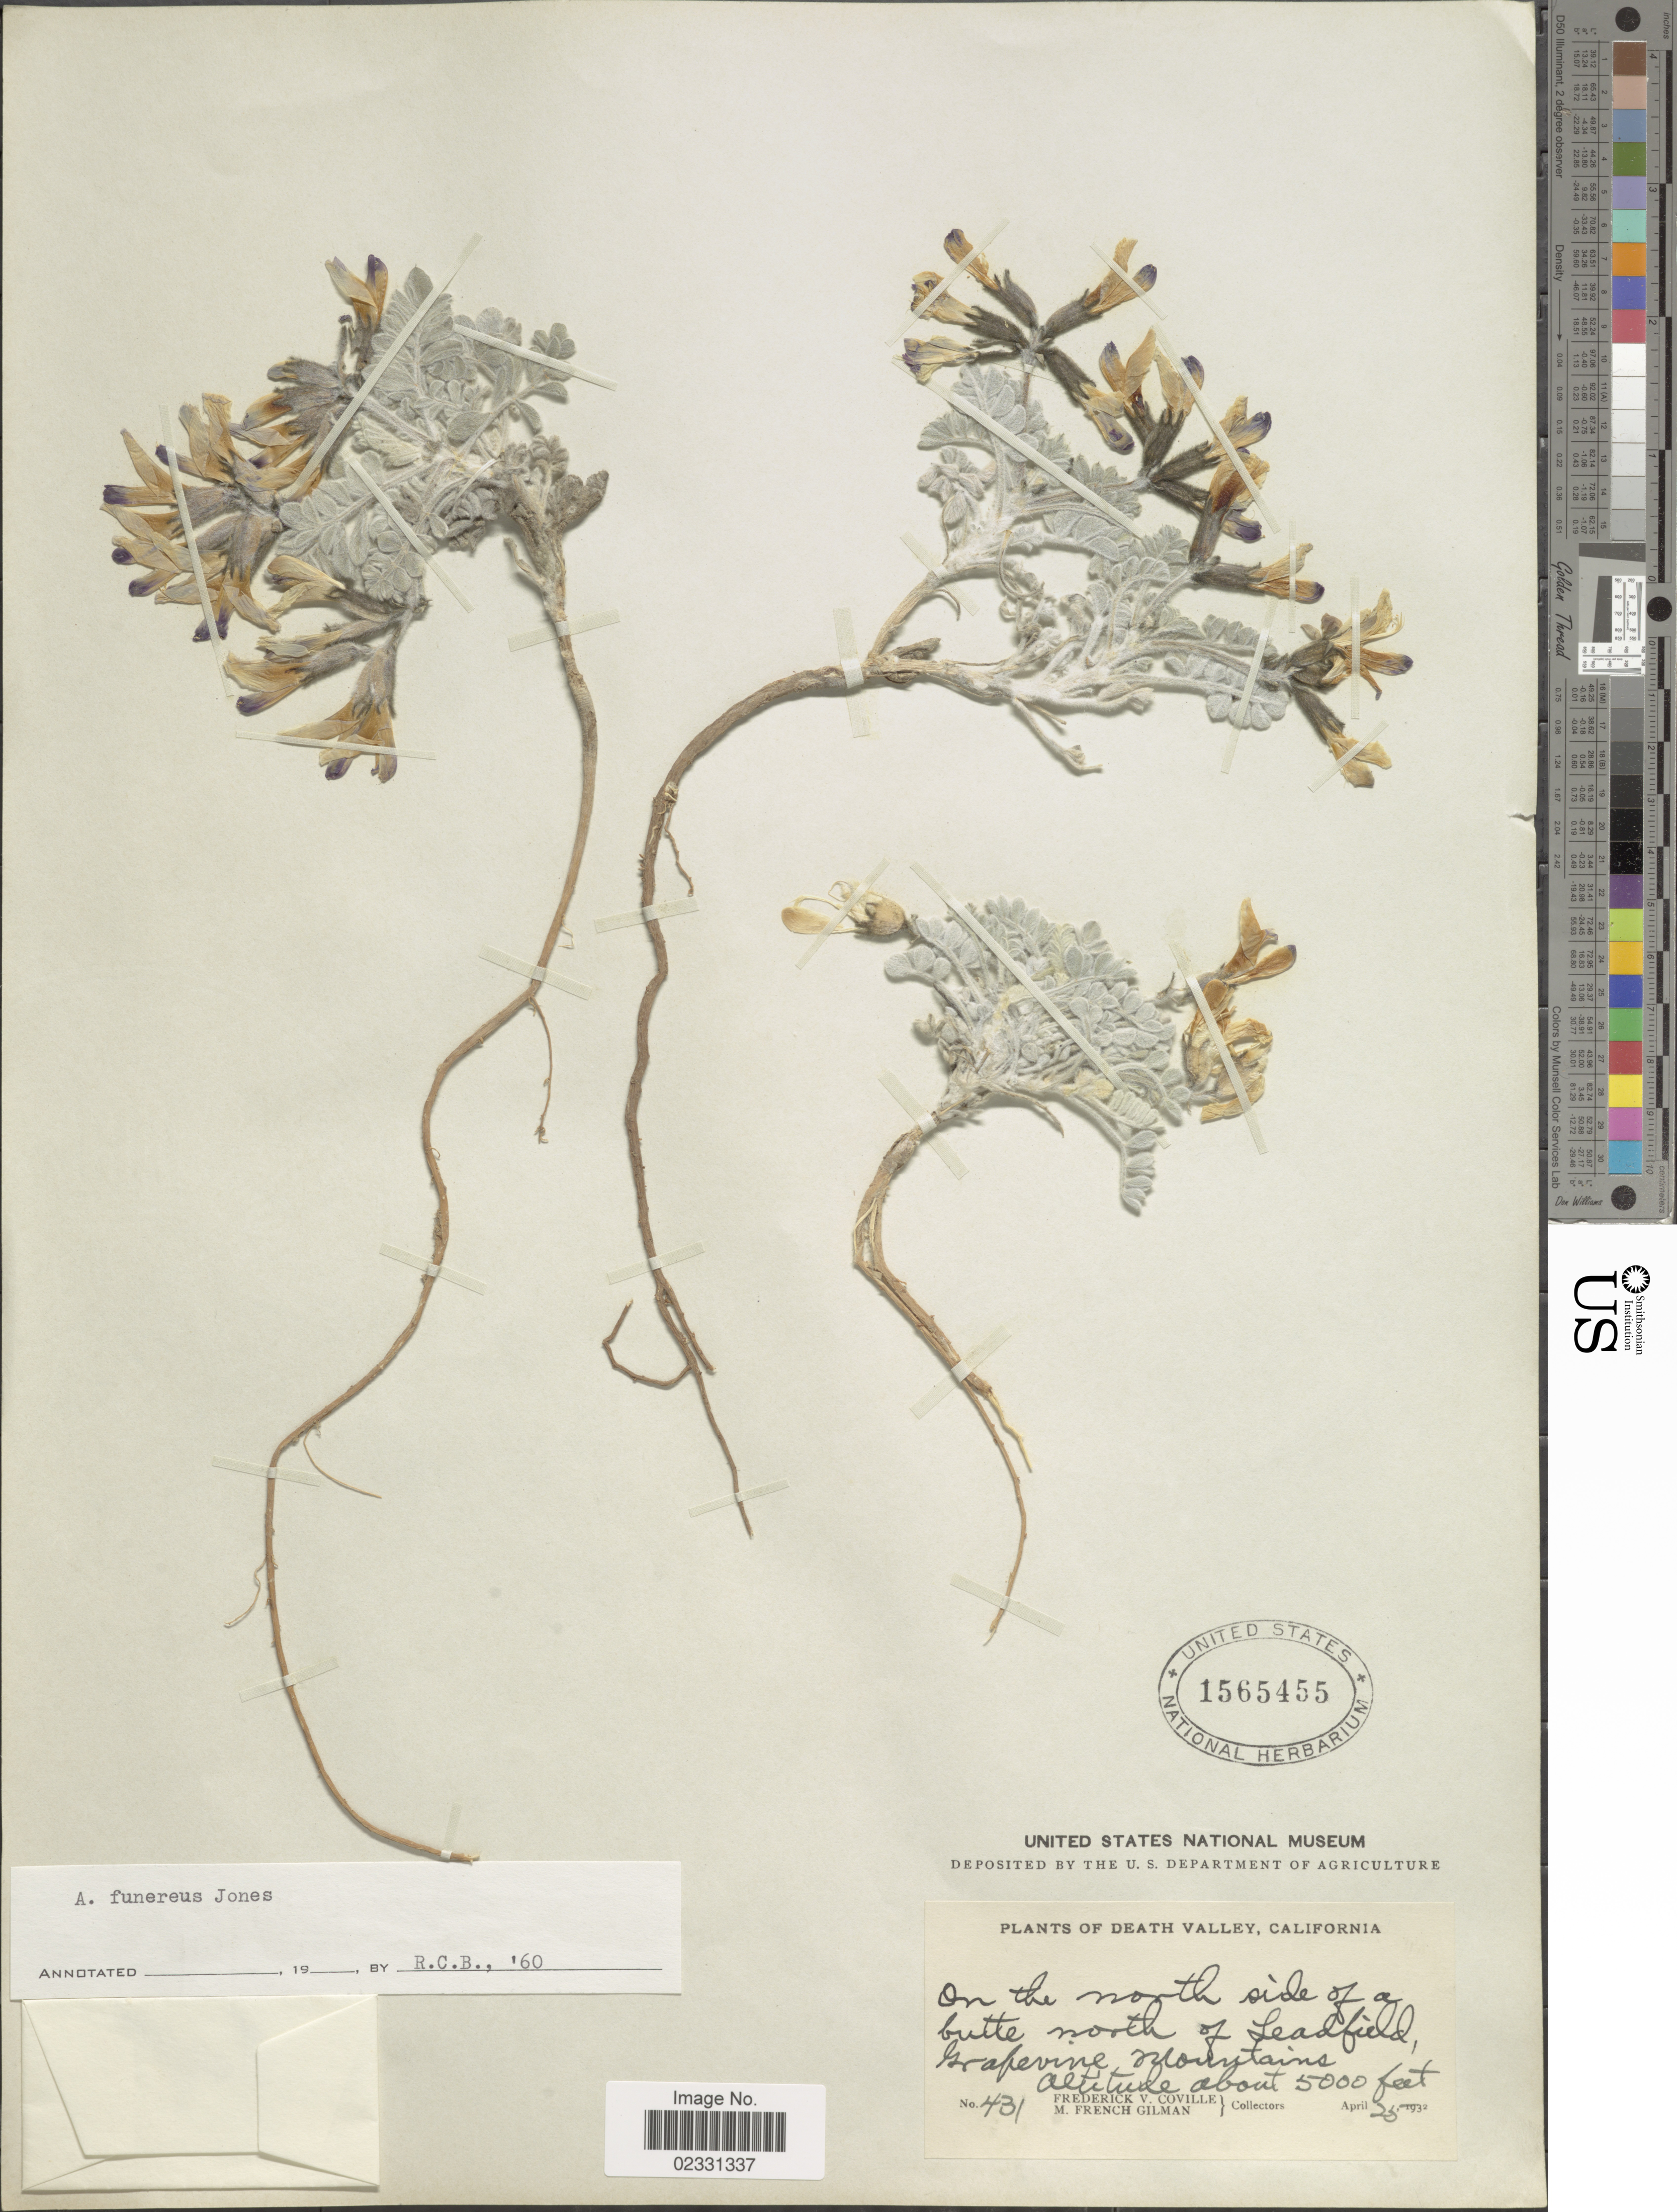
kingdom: Plantae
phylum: Tracheophyta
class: Magnoliopsida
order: Fabales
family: Fabaceae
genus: Astragalus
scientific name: Astragalus funereus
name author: M.E. Jones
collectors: F. V. Coville & M. F. Gilman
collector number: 431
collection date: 1932-04-25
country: United States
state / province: California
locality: Death Valley, on the north side of a butte north of Leadfield, Grapevine Mountains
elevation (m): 1524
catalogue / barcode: US 1565455